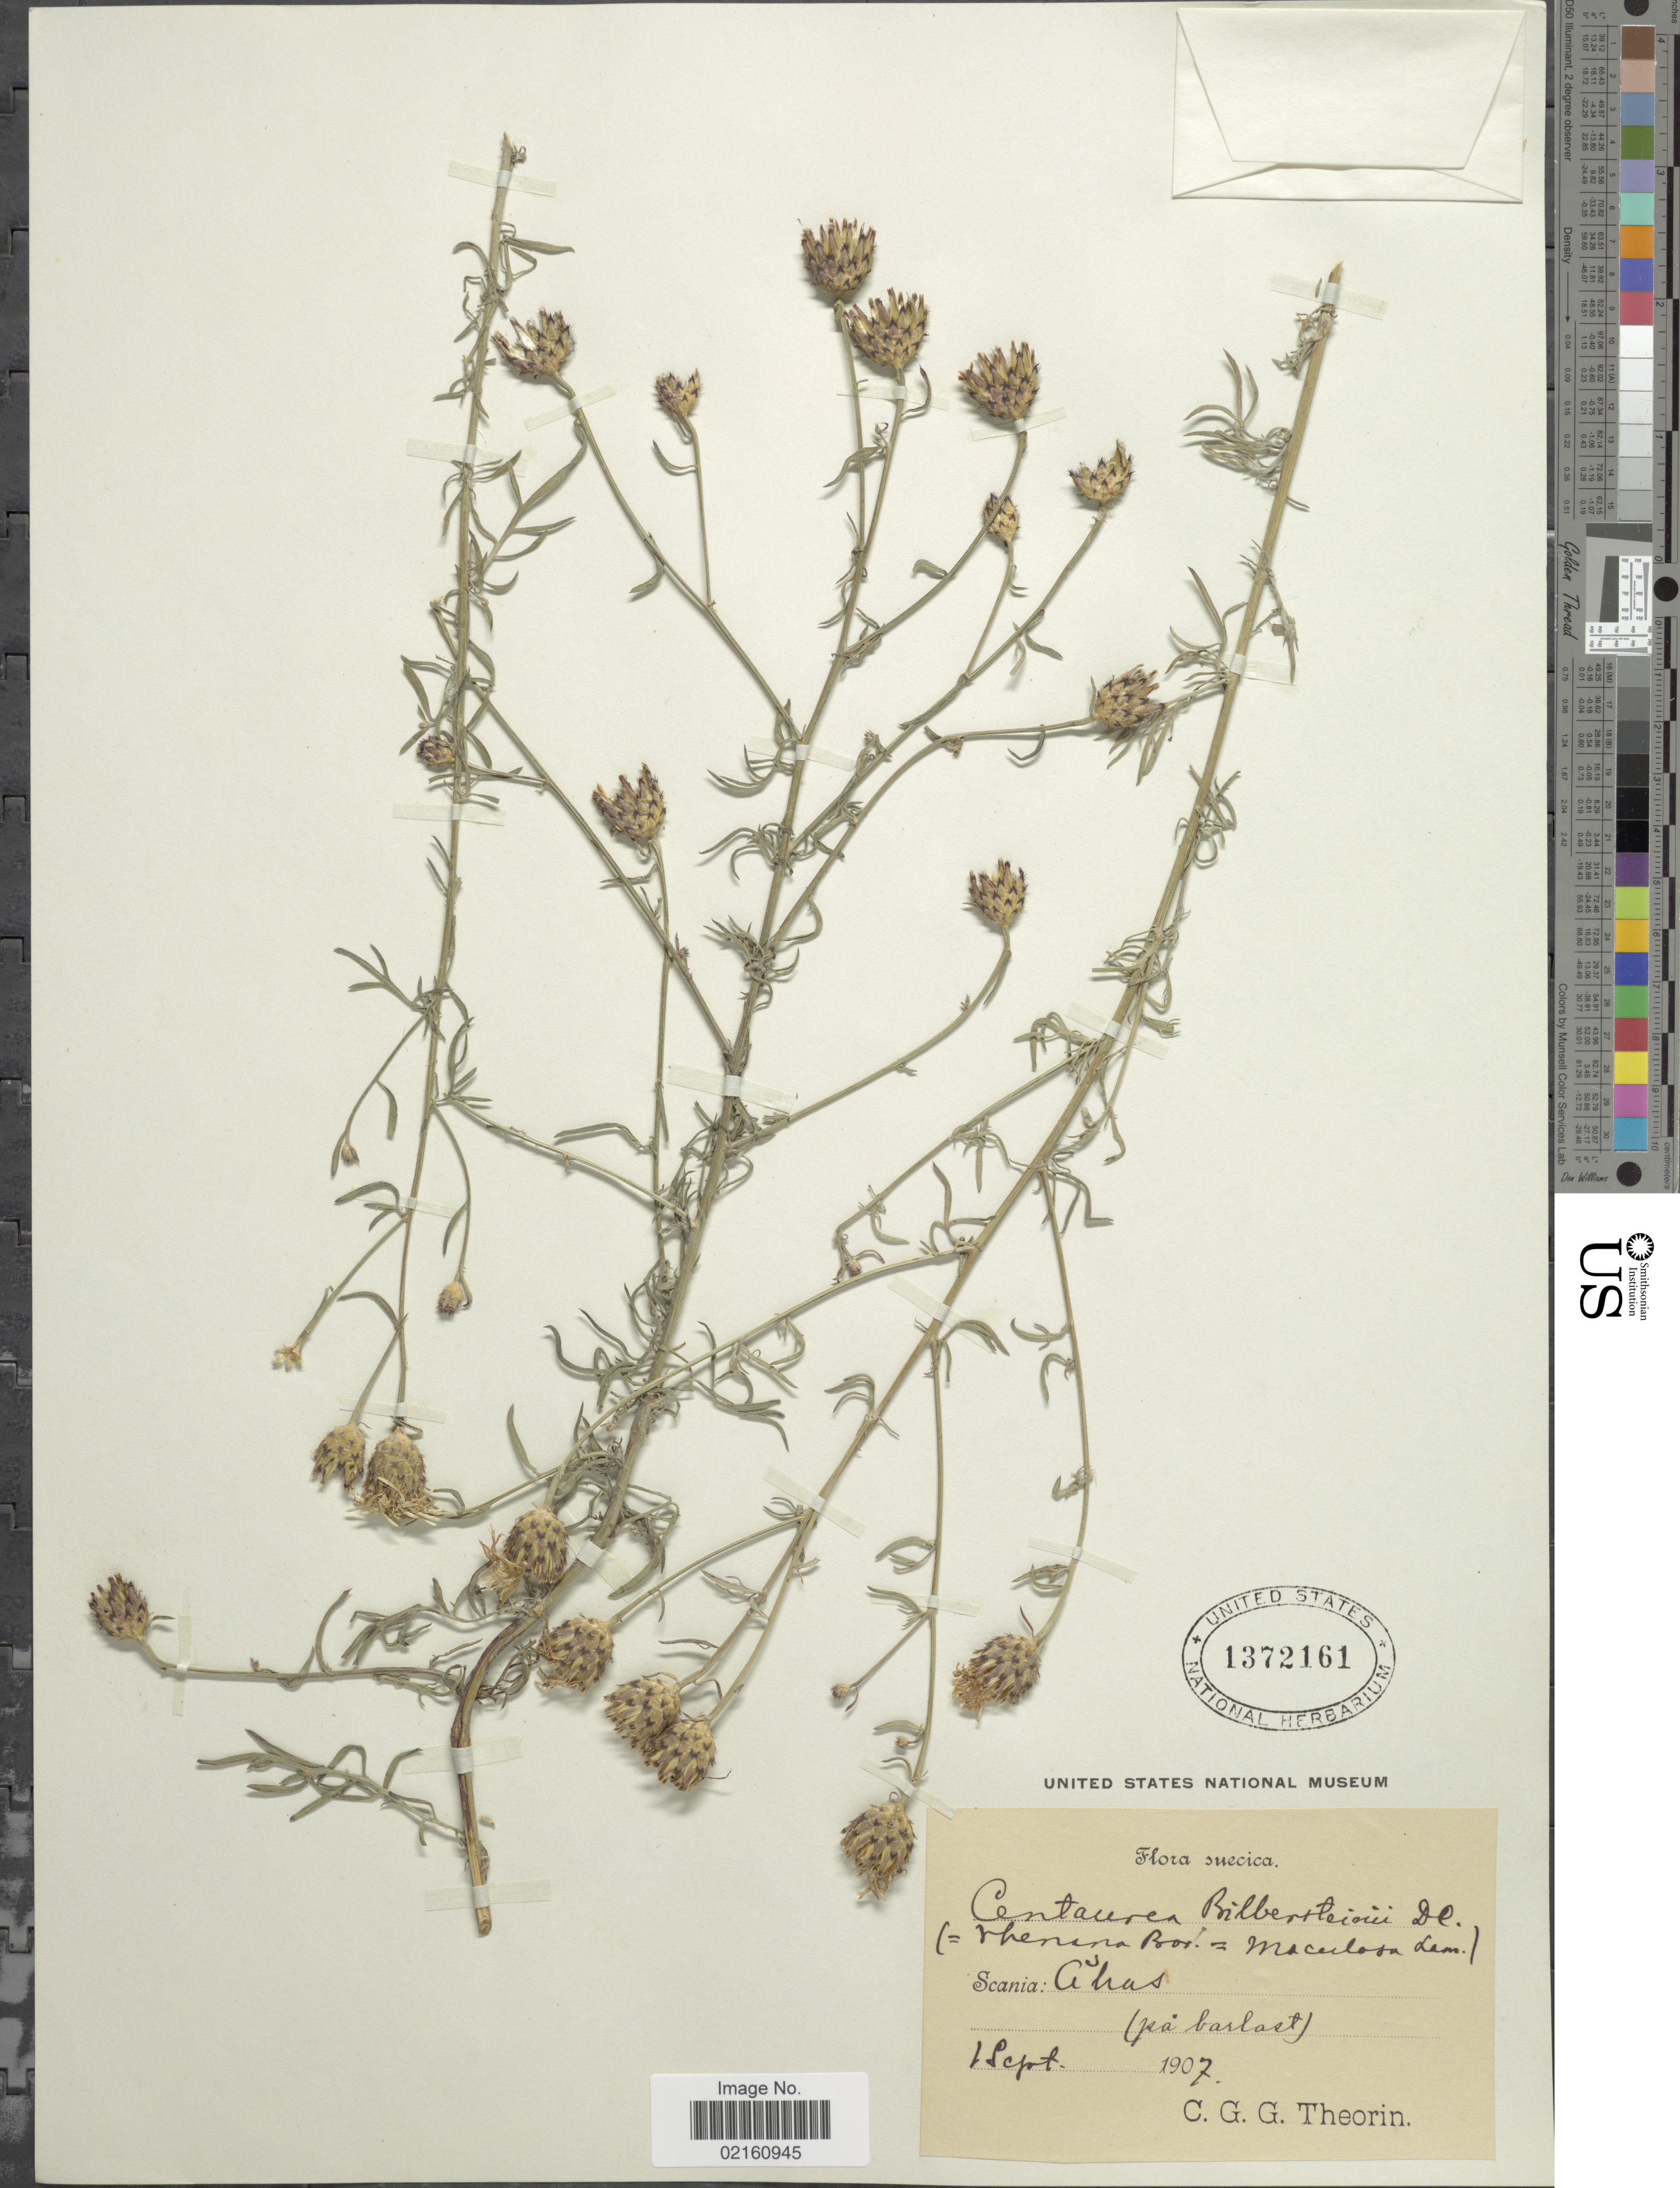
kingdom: Plantae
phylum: Tracheophyta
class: Magnoliopsida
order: Asterales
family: Asteraceae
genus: Centaurea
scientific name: Centaurea stoebe subsp. australis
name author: (Pančić & A. Kern.) Greuter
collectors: C. Theorin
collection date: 1907-09-01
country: Sweden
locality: Suecia, Scania, Ahus (på barlast).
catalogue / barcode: US 1372161